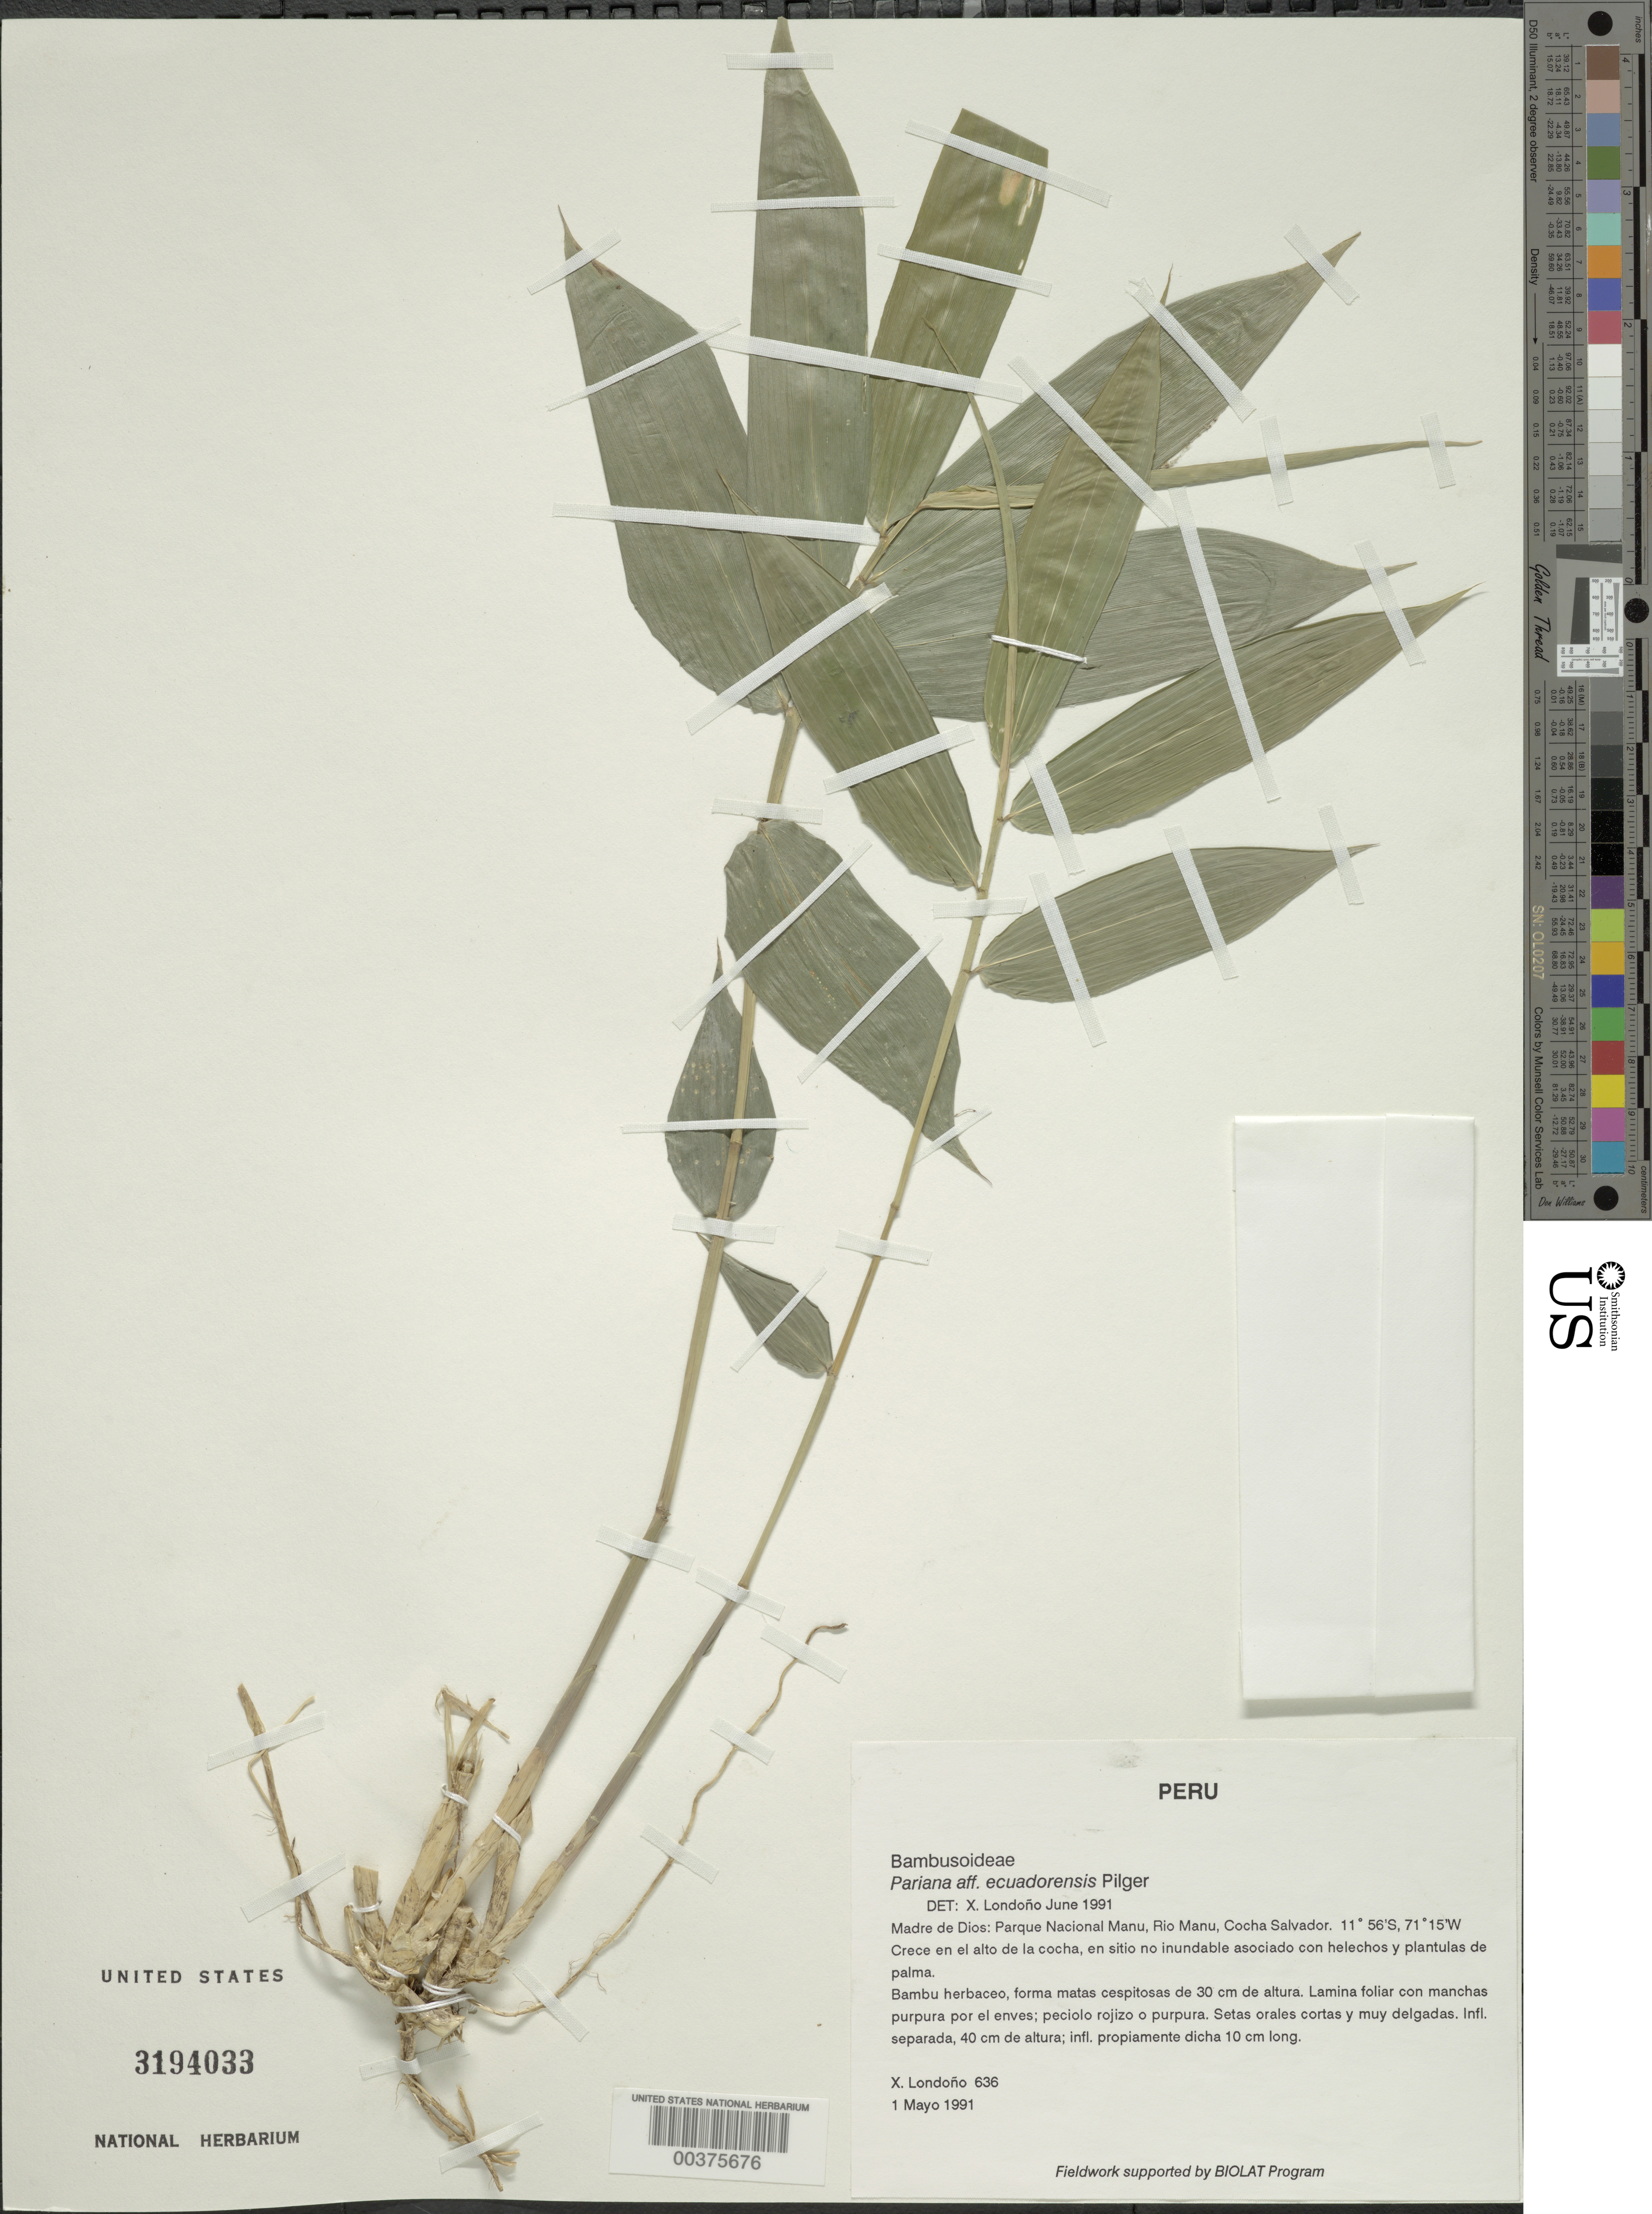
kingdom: Plantae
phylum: Tracheophyta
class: Liliopsida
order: Poales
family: Poaceae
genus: Pariana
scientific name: Pariana ecuadorensis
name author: Pilg.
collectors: X. Londoño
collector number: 636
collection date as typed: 01 May 1991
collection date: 1991-05-01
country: Peru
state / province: Madre de Dios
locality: Parque nacional manu, rio manu, cocha salvador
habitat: Crece en el alto de la cocha, en sitio no inundable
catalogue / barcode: US 3194033